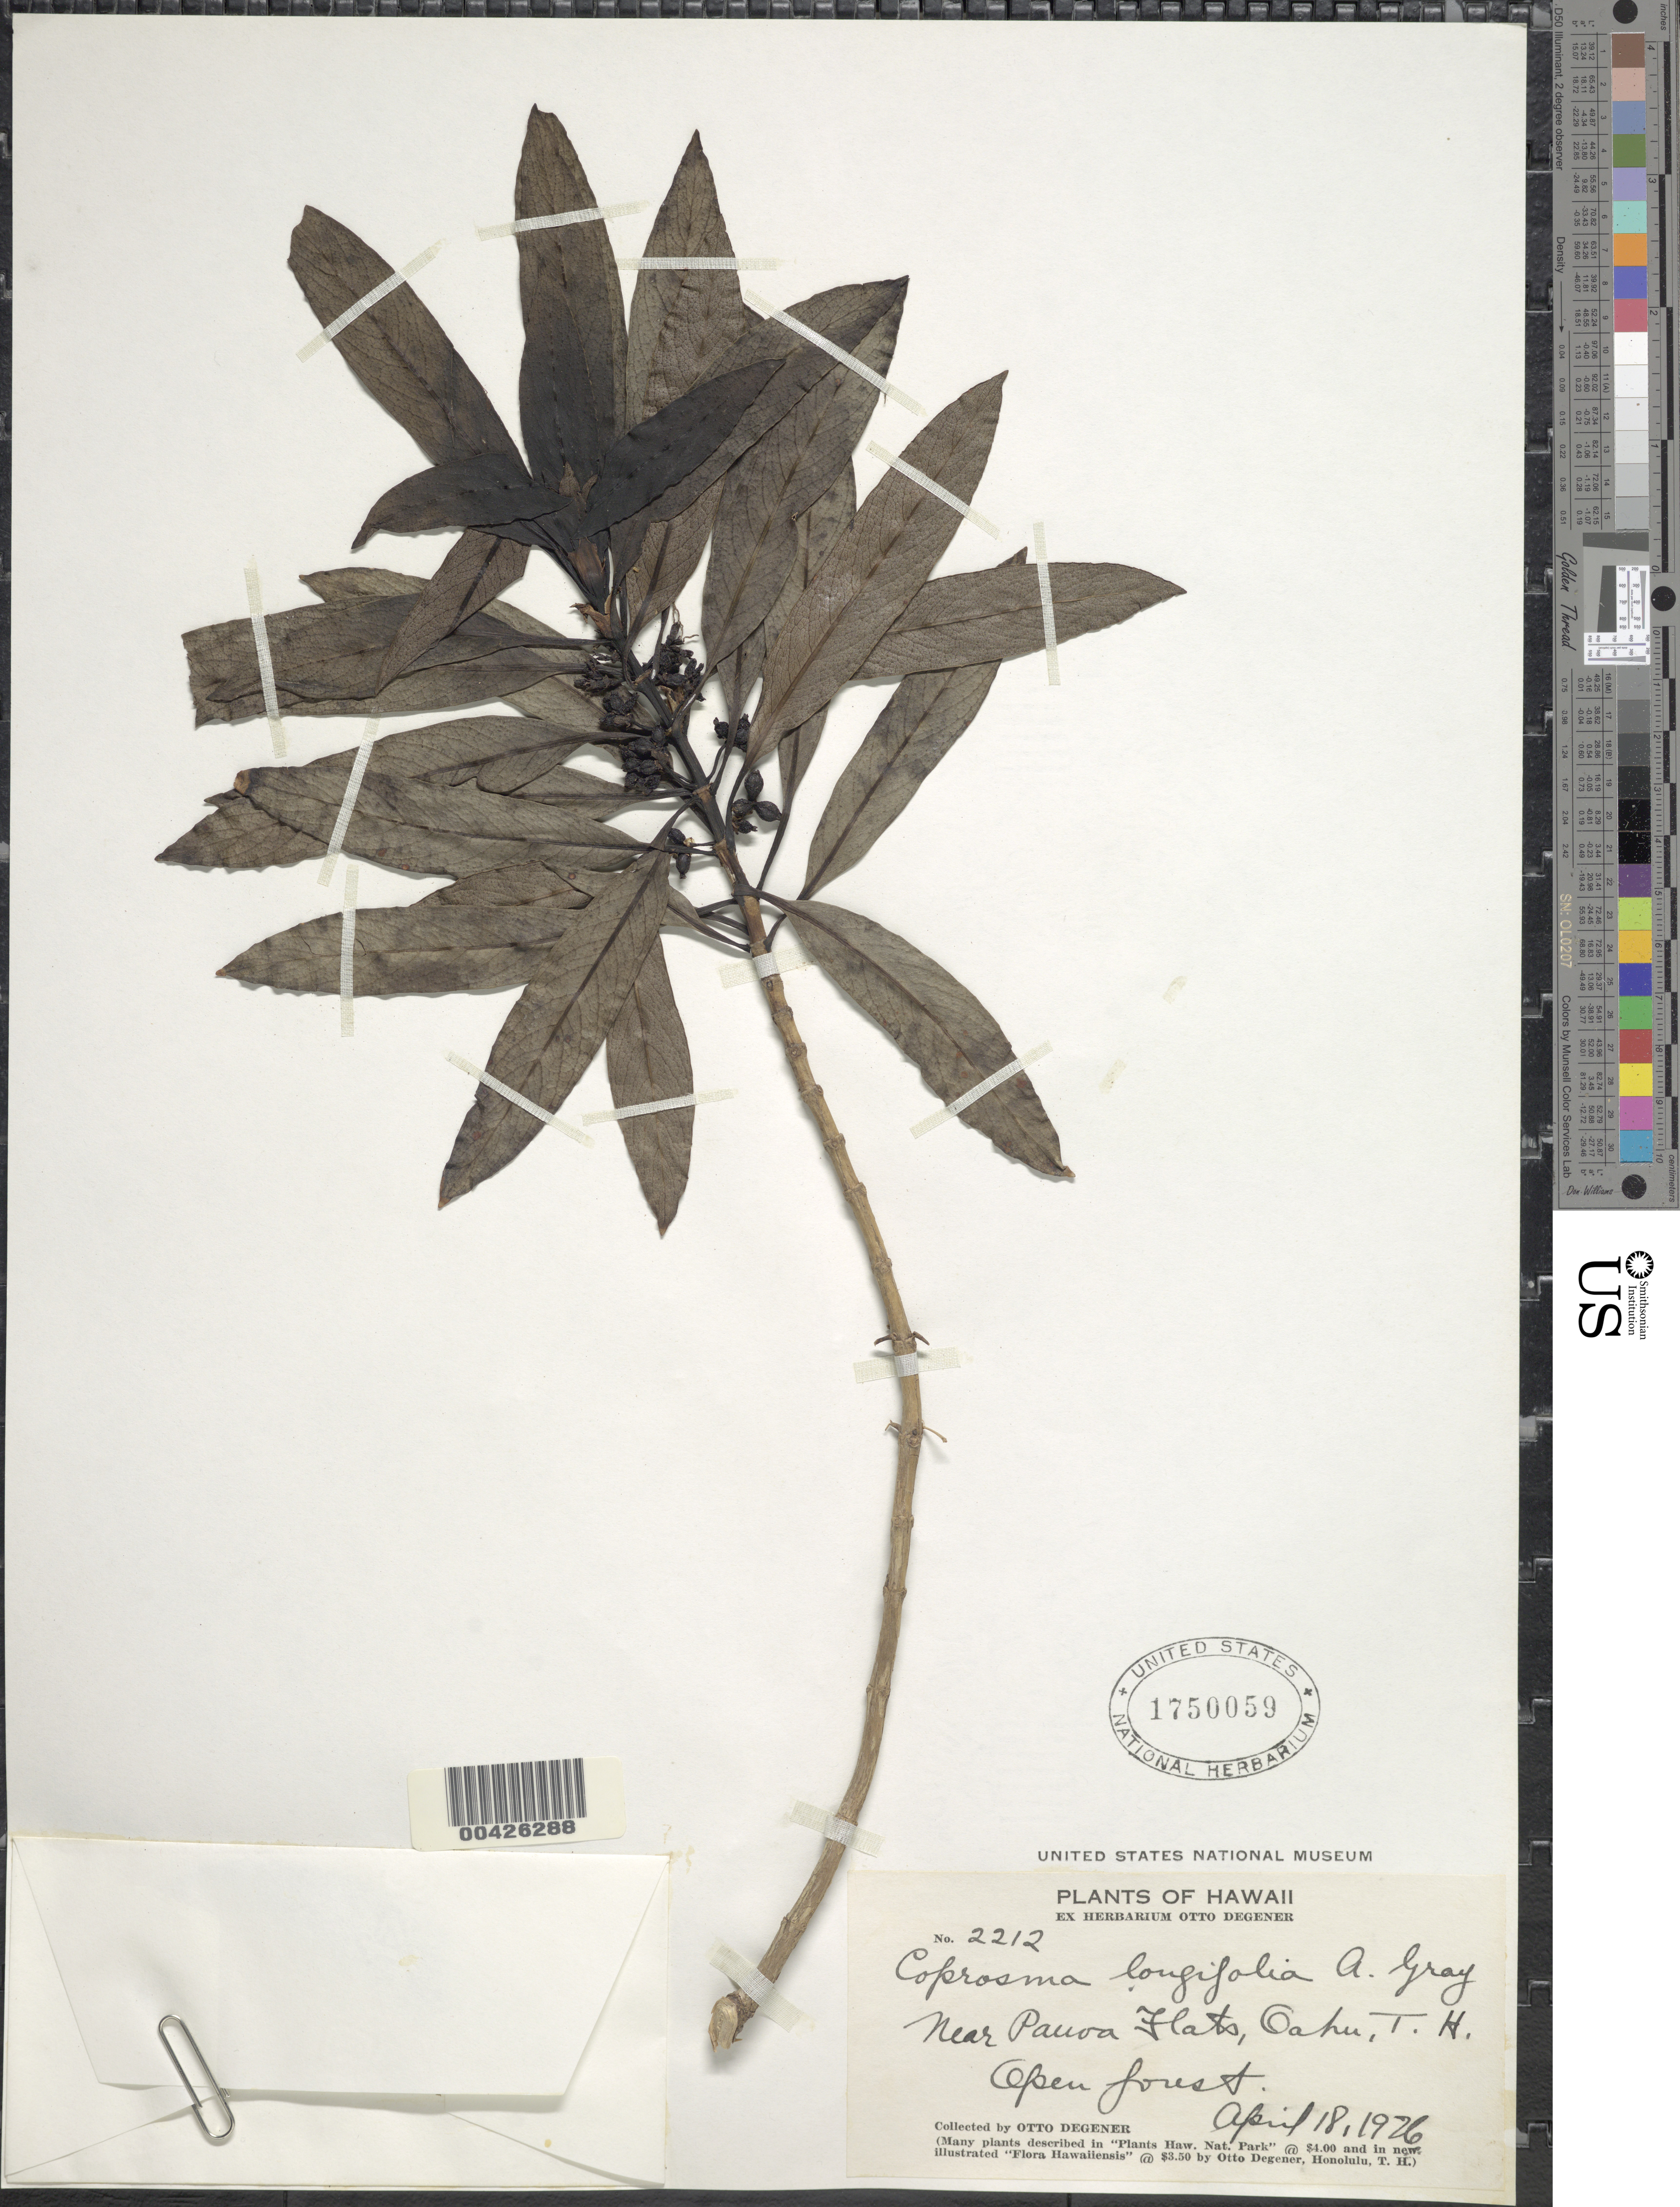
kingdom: Plantae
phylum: Tracheophyta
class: Magnoliopsida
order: Gentianales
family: Rubiaceae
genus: Coprosma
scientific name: Coprosma longifolia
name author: A. Gray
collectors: O. Degener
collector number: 2212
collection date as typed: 18 Apr 1926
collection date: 1926-04-18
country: United States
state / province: Hawaii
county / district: Honolulu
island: Oahu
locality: near Pauoa Flats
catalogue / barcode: US 1750059